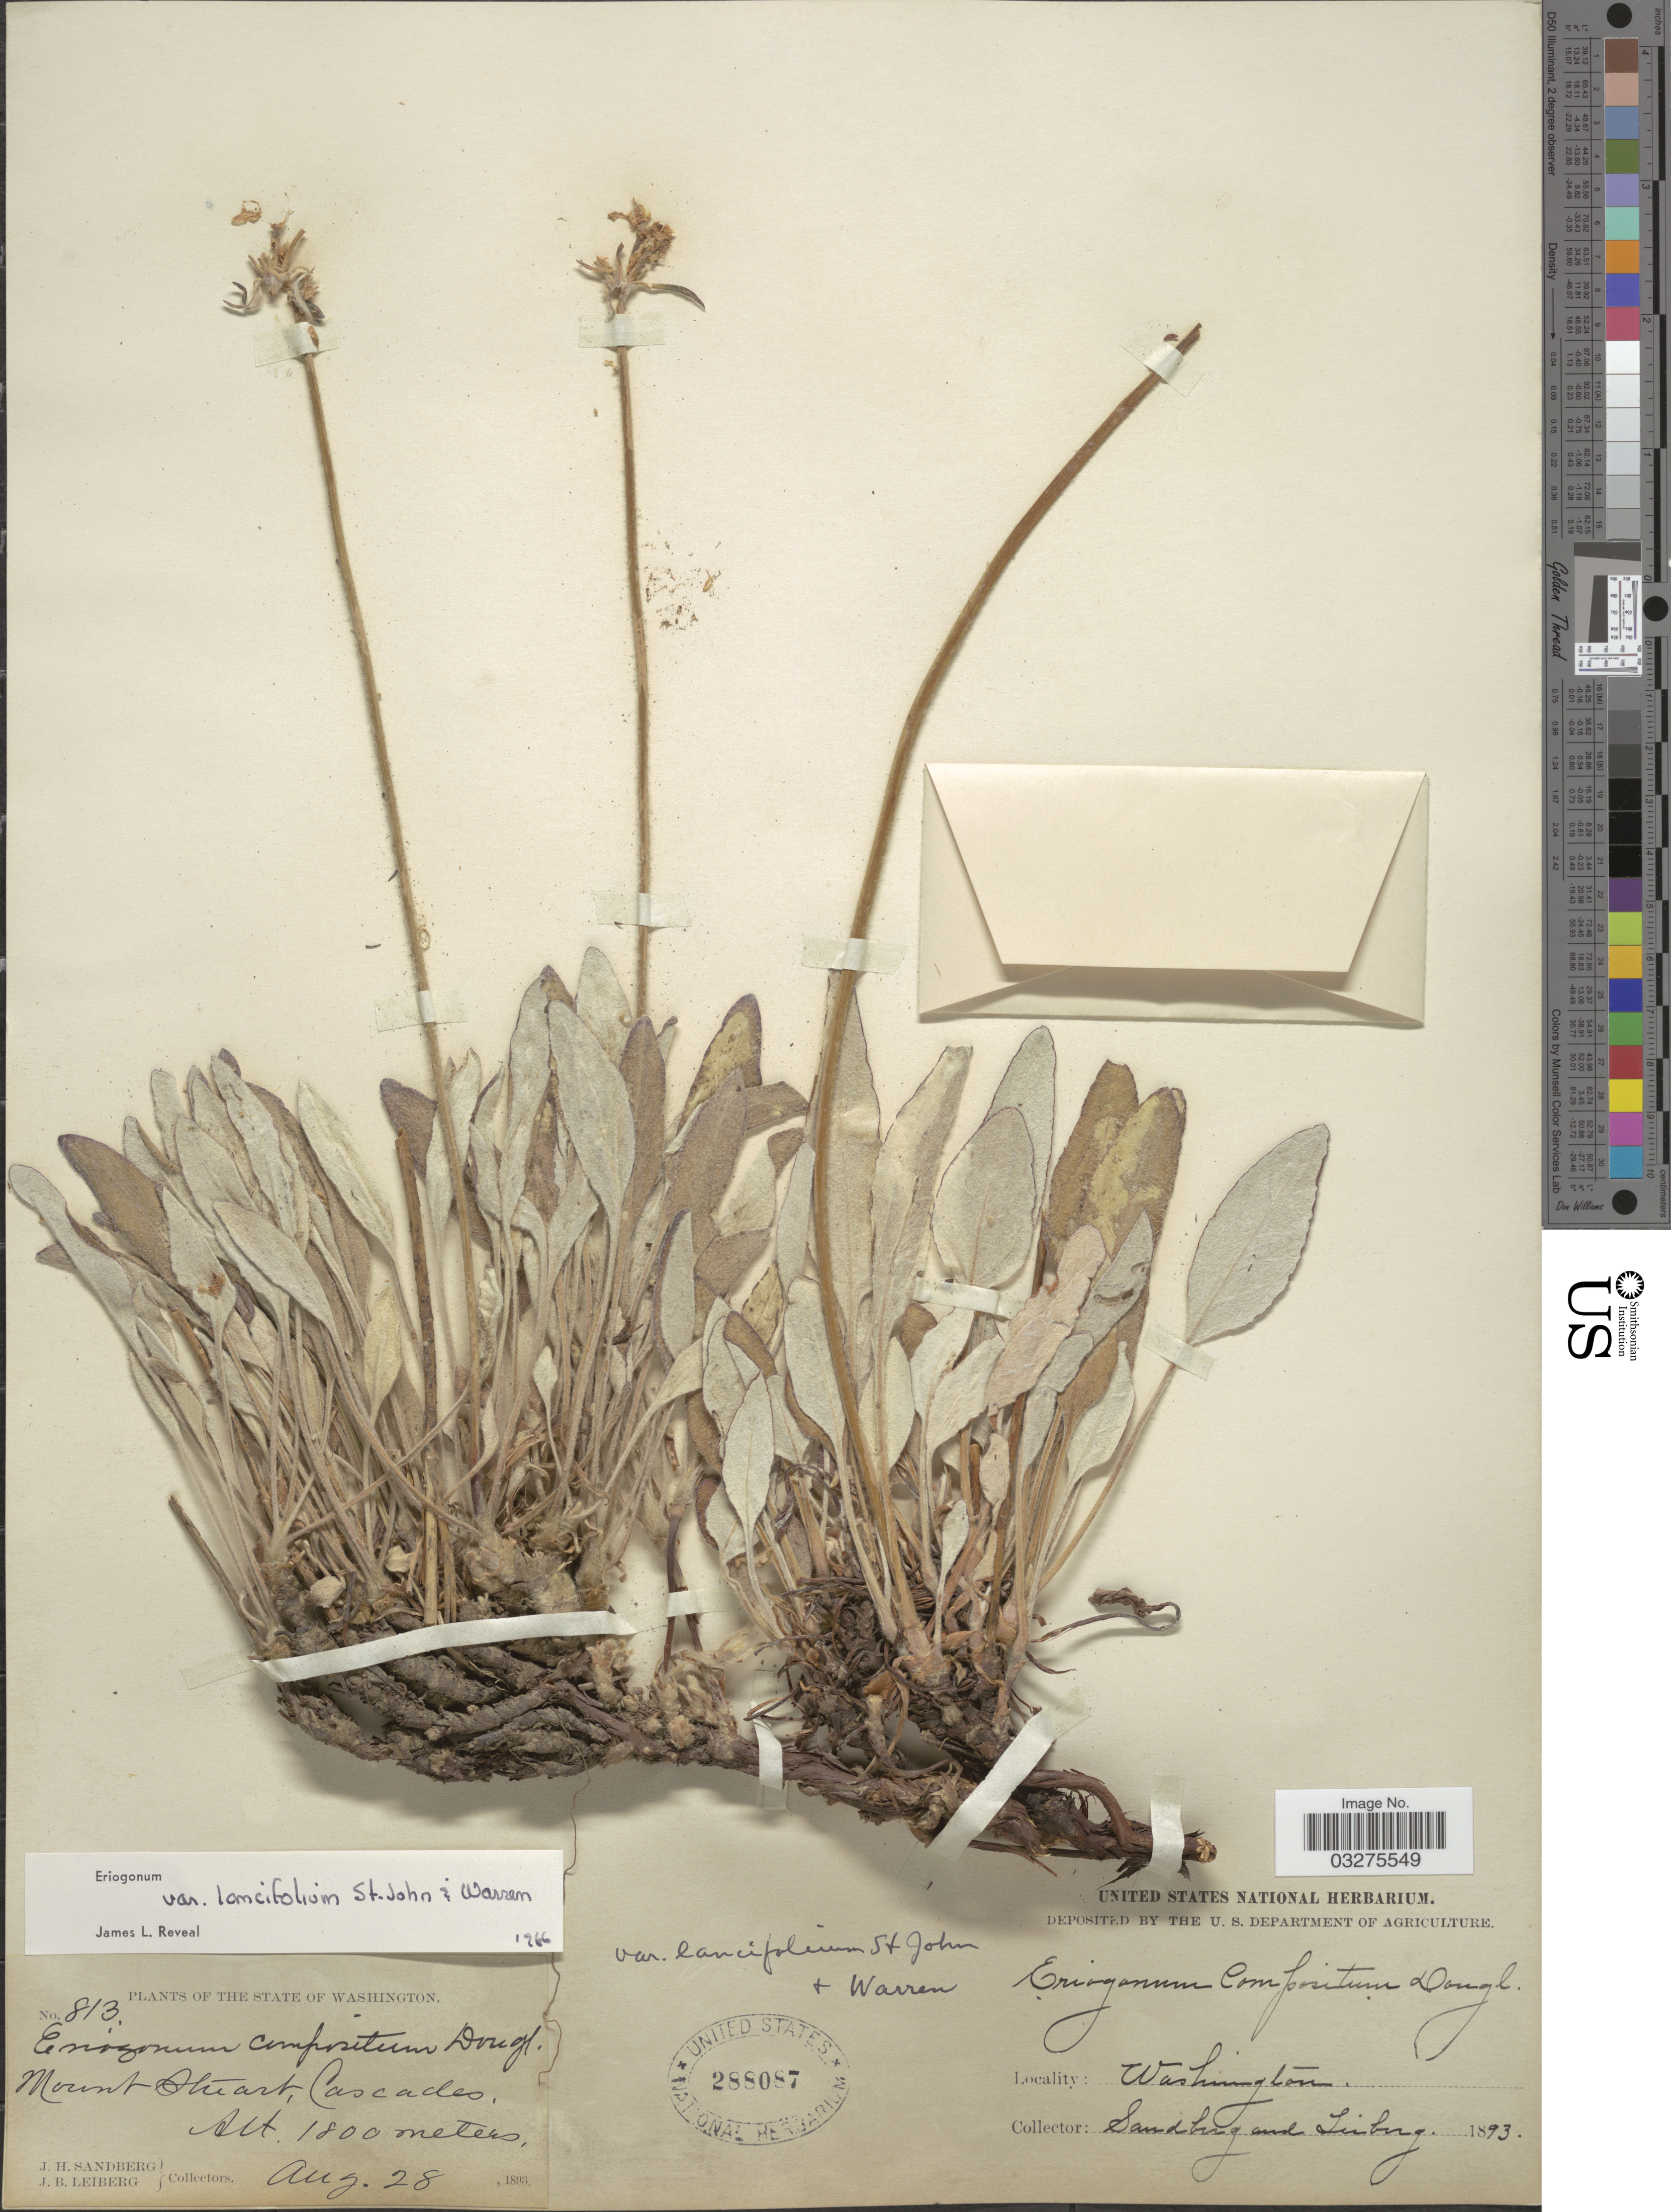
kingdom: Plantae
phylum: Tracheophyta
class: Magnoliopsida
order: Caryophyllales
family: Polygonaceae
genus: Eriogonum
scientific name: Eriogonum compositum var. lancifolium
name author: H. St. John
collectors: J. H. Sandberg & J. B. Leiberg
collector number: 813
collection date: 1893-08-28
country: United States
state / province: Washington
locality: Mount Stuart, Cascades.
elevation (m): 1800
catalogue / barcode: US 288087